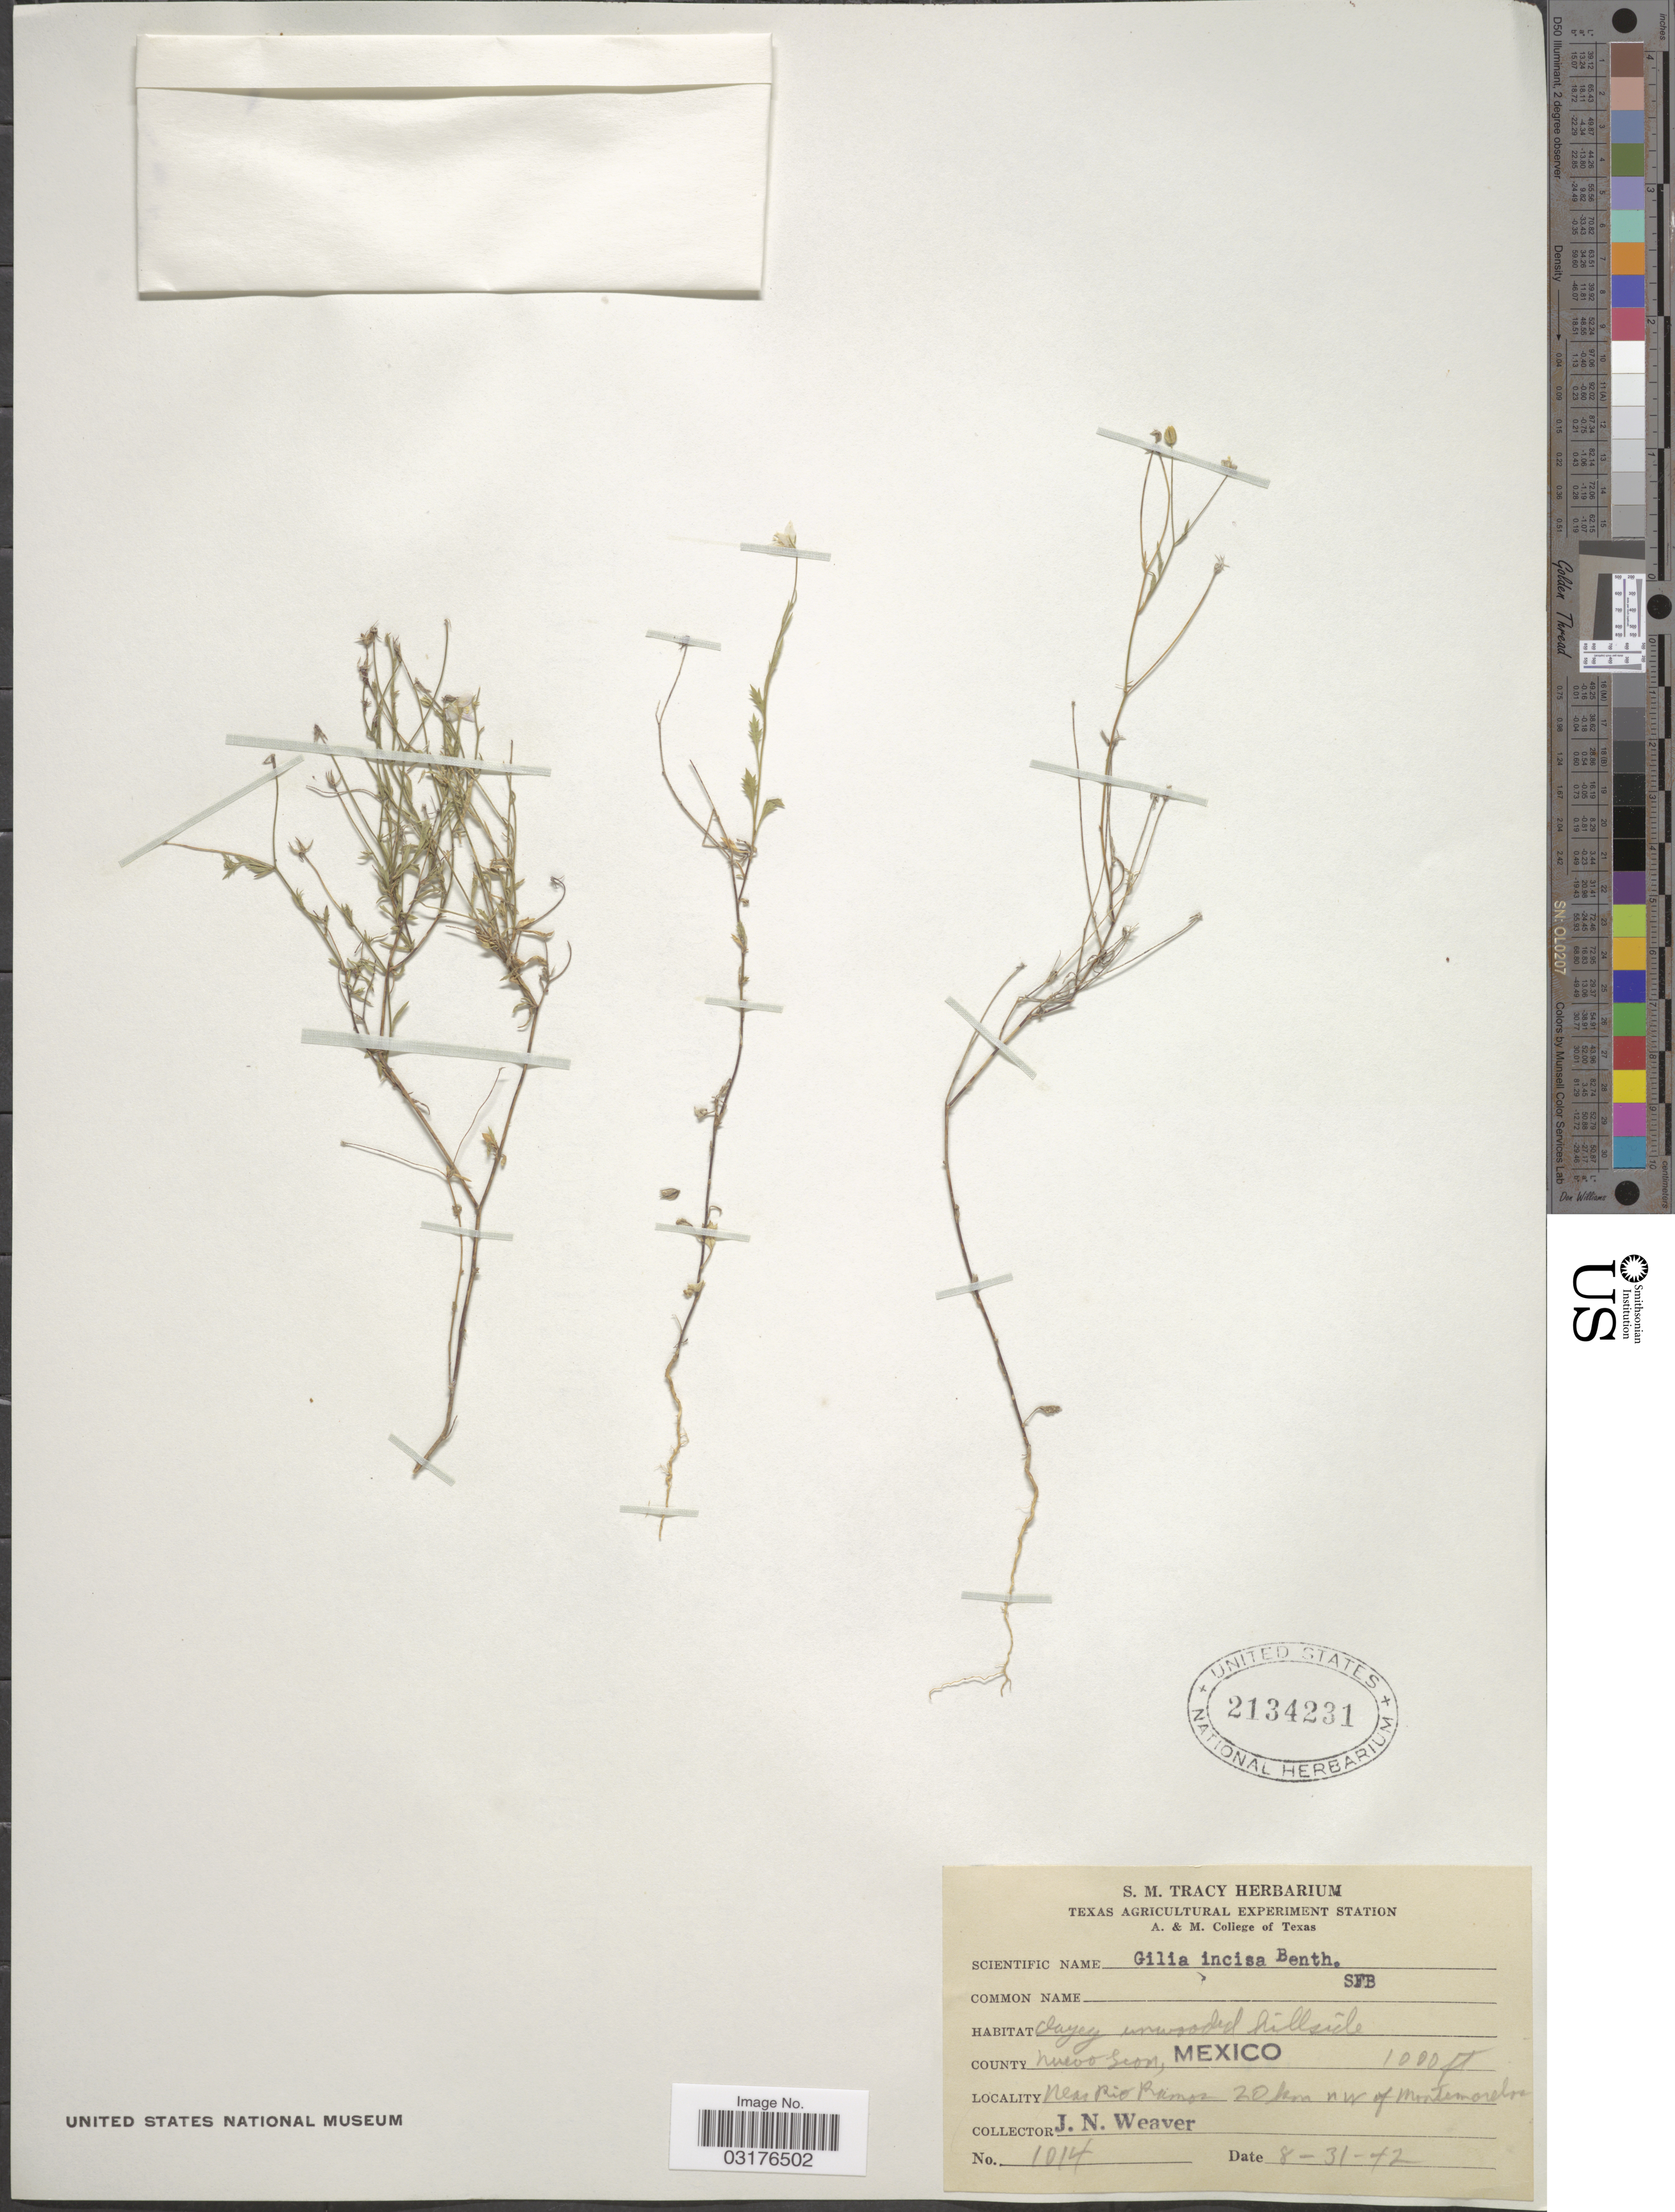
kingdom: Plantae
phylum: Tracheophyta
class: Magnoliopsida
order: Ericales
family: Polemoniaceae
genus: Giliastrum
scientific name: Giliastrum incisum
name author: (Benth.) J.M. Porter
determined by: Strong, Mark T., (BOT), Smithsonian Institution - National Museum of Natural History (UNITED STATES)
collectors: J. N. Weaver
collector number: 1014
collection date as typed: Transcribed d/m/y: 31/8/42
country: Mexico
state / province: Nuevo León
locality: County Nuevo León. Near Rio Ramos 20 km NW of Montemorelos.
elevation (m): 305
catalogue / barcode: US 2134231